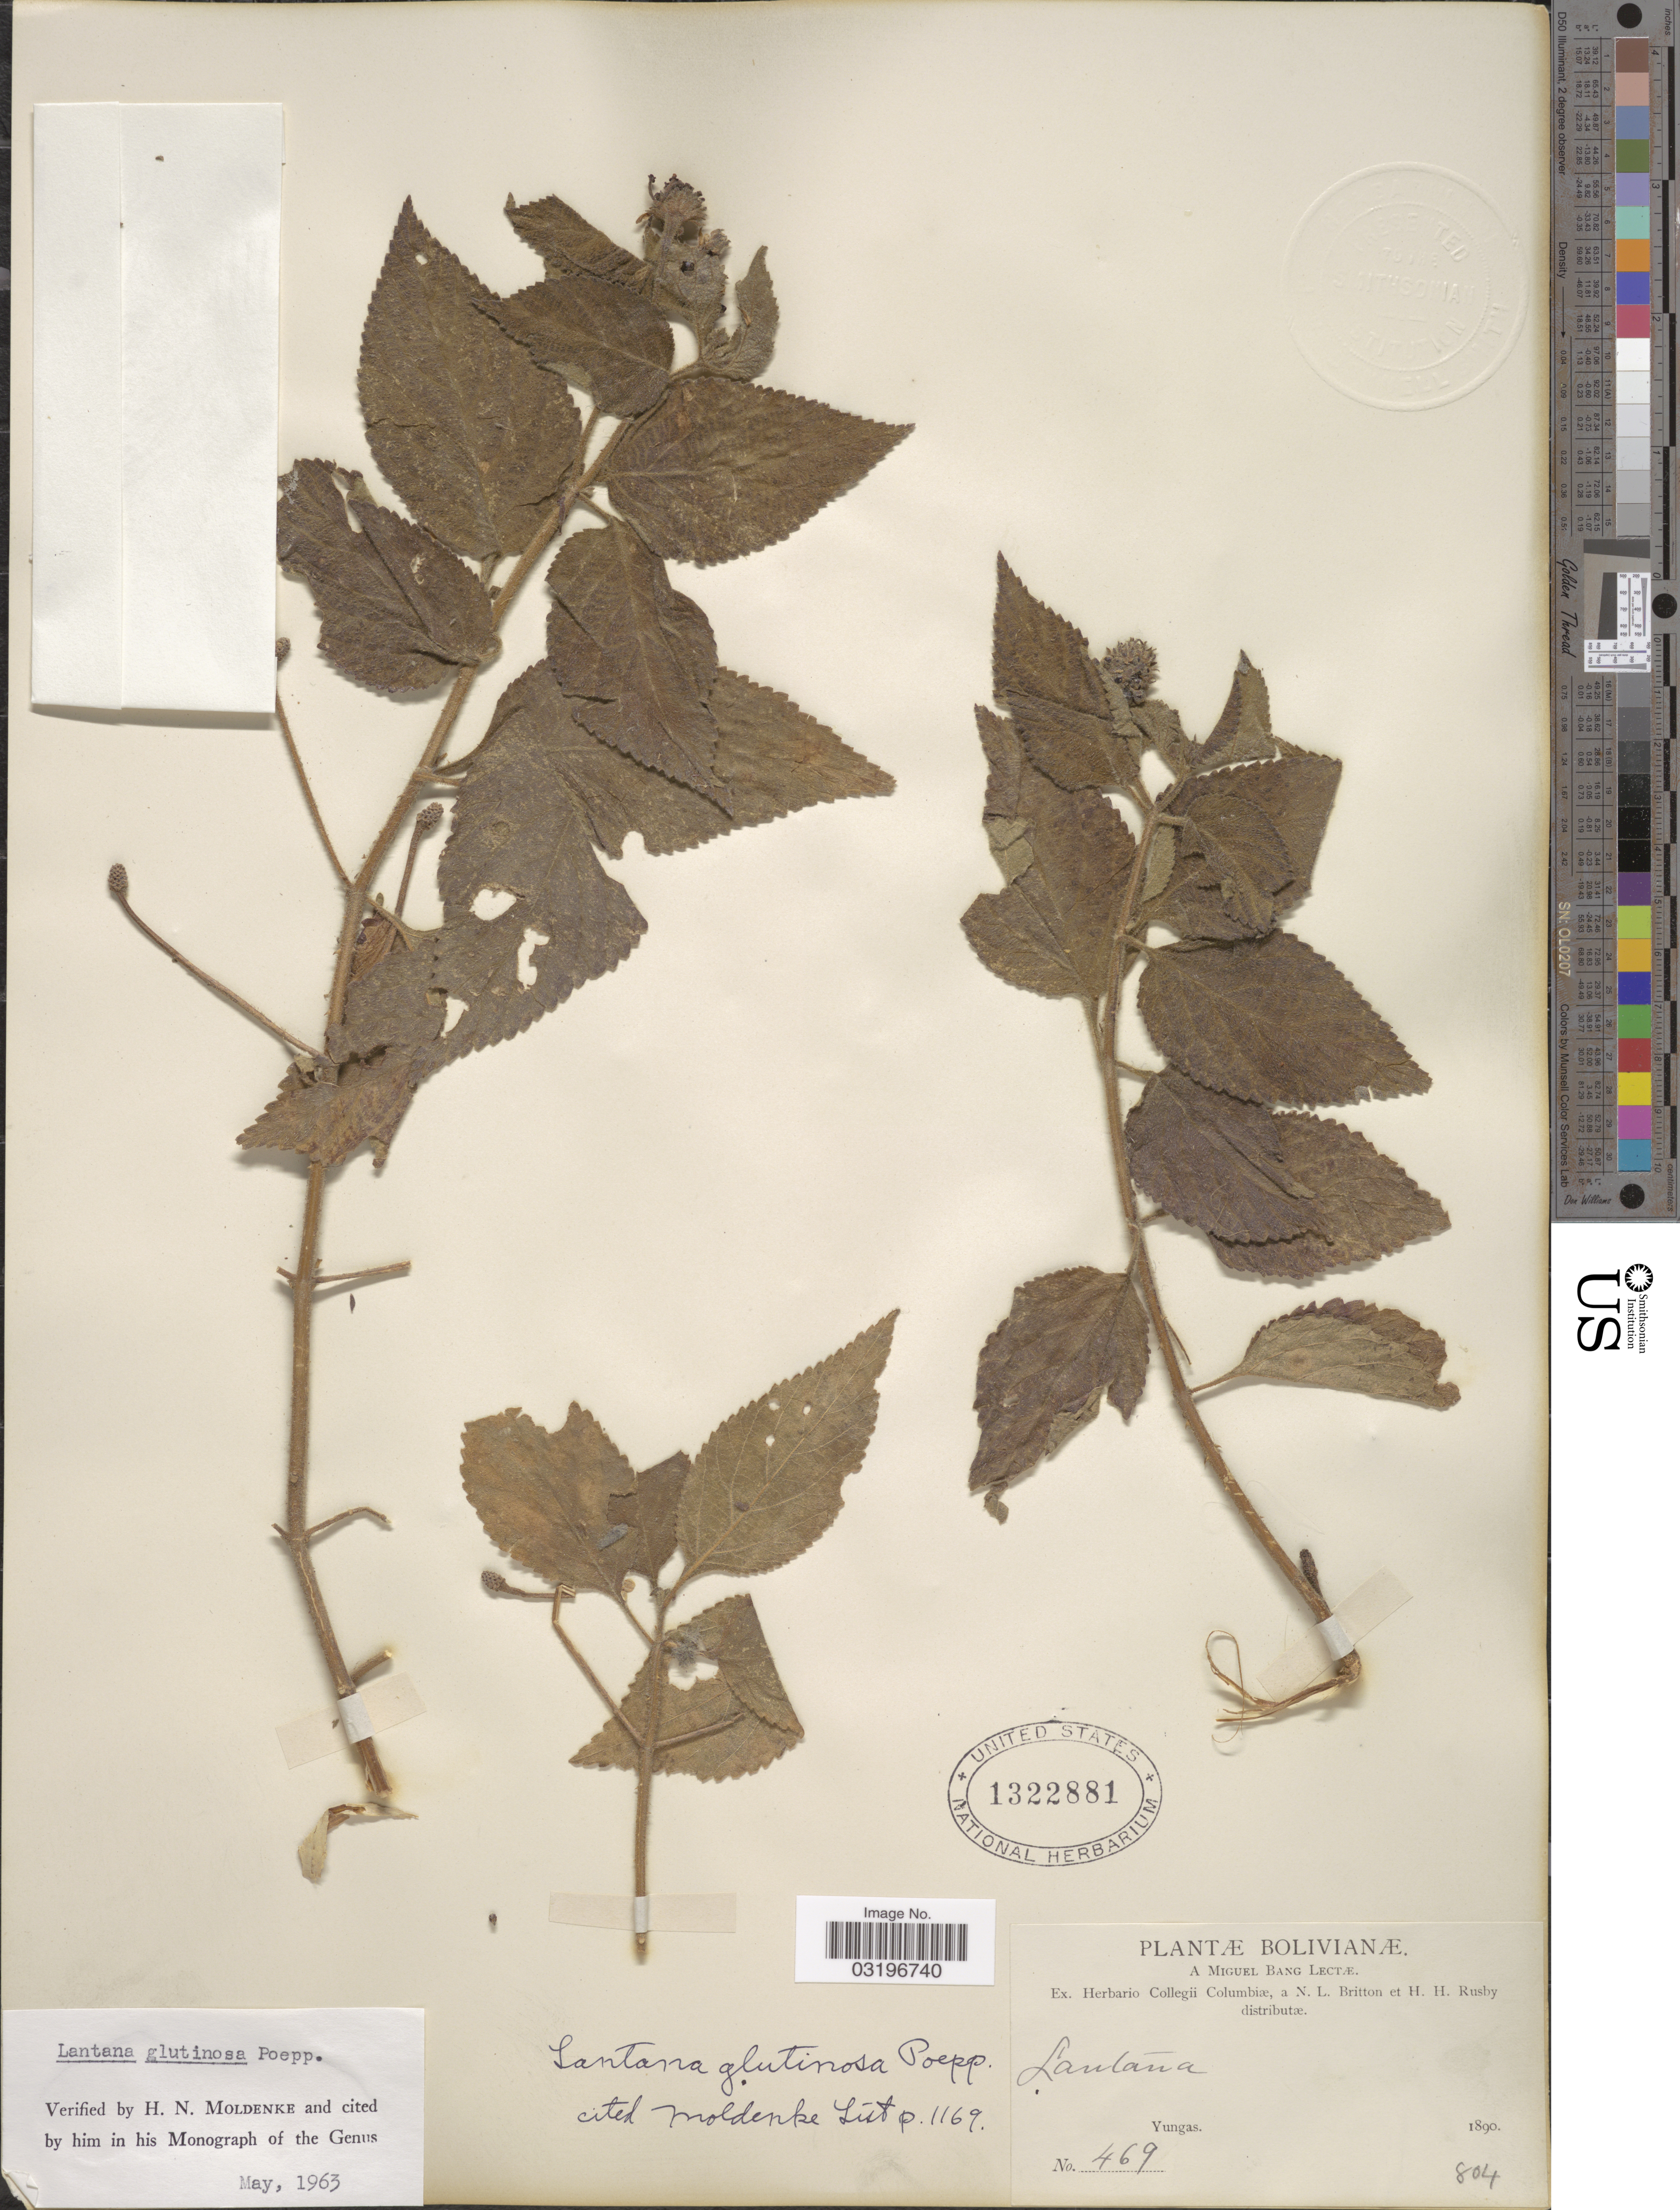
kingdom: Plantae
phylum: Tracheophyta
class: Magnoliopsida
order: Lamiales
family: Verbenaceae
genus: Lantana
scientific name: Lantana glutinosa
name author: Poepp.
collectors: M. Bang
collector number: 469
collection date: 1890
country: Bolivia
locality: Yungas.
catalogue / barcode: US 1322881